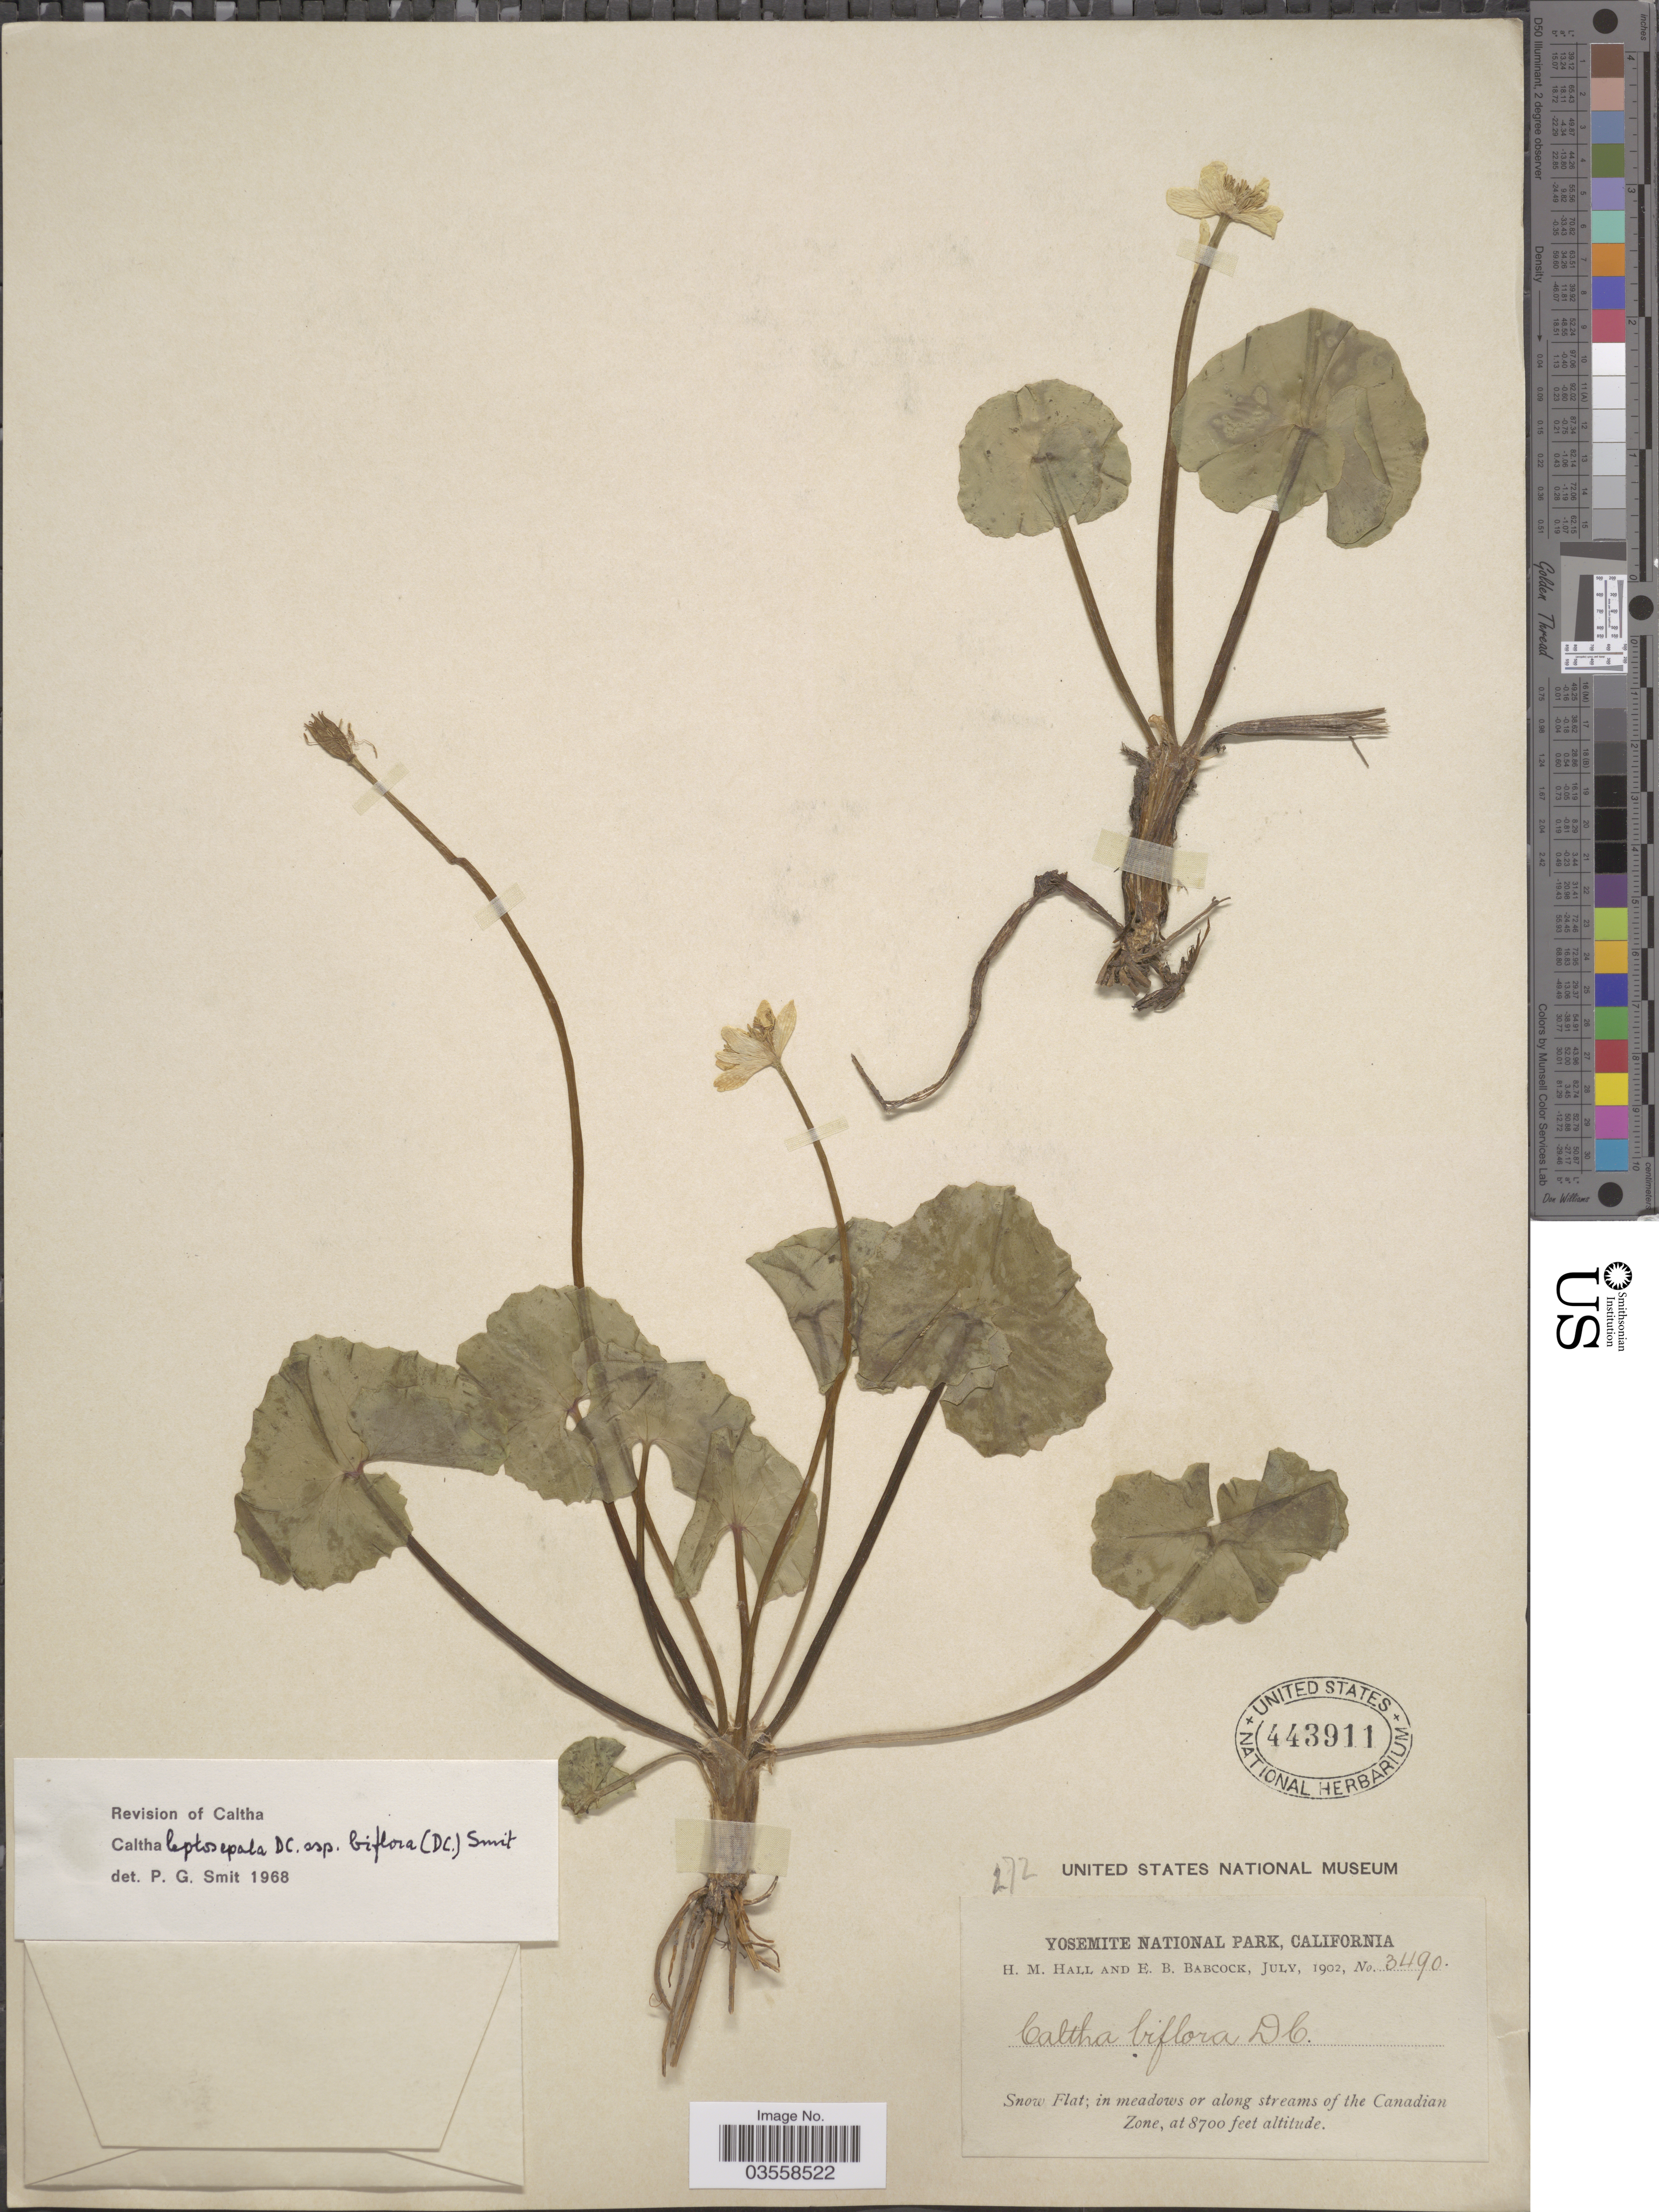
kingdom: Plantae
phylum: Tracheophyta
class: Magnoliopsida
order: Ranunculales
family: Ranunculaceae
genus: Caltha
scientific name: Caltha leptosepala subsp. biflora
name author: DC.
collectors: H. M. Hall & E. B. Babcock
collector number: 3490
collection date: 1902-07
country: United States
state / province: California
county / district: Mariposa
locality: Yosemite National Park. Snow Flat; in meadows or along streams of the Canadian Zone.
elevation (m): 2652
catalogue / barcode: US 443911